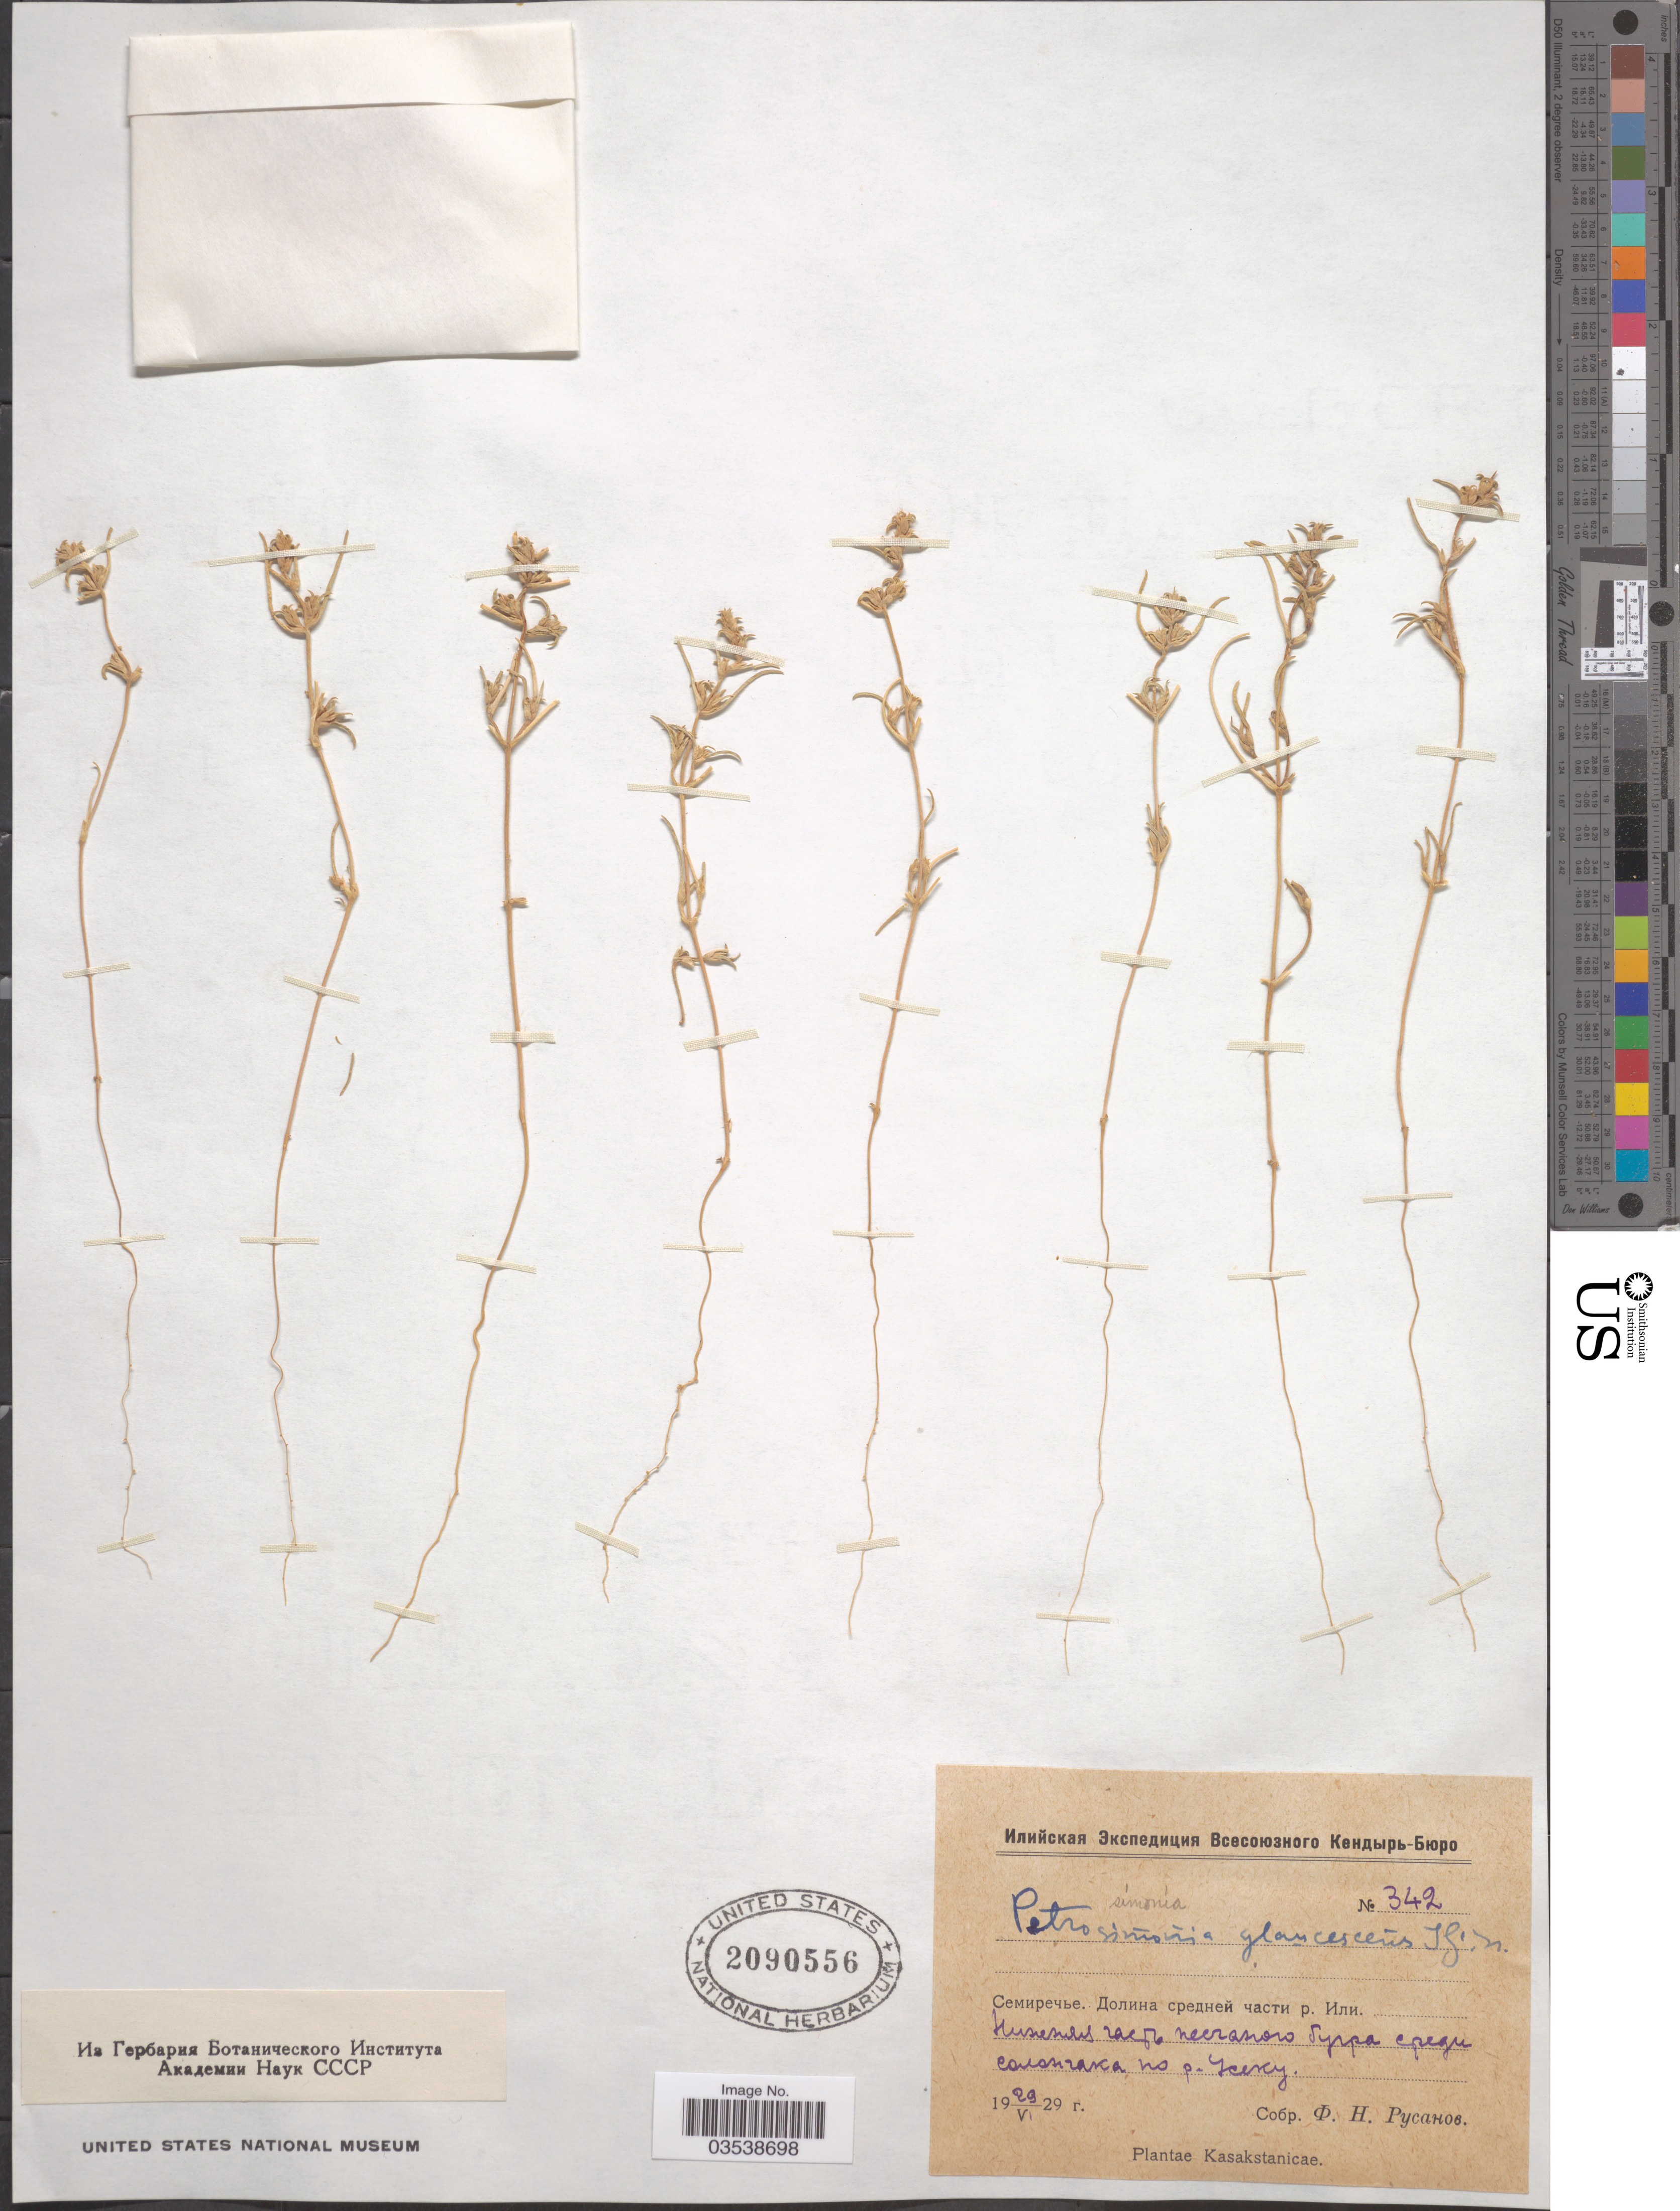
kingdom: Plantae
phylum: Tracheophyta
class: Magnoliopsida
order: Caryophyllales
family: Amaranthaceae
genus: Petrosimonia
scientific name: Petrosimonia glaucescens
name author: (Bunge) Iljin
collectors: F. Rusanov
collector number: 342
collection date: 1929-06-29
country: Kazakhstan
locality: Middle part of River Ili, near River Usek.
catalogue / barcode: US 2090556